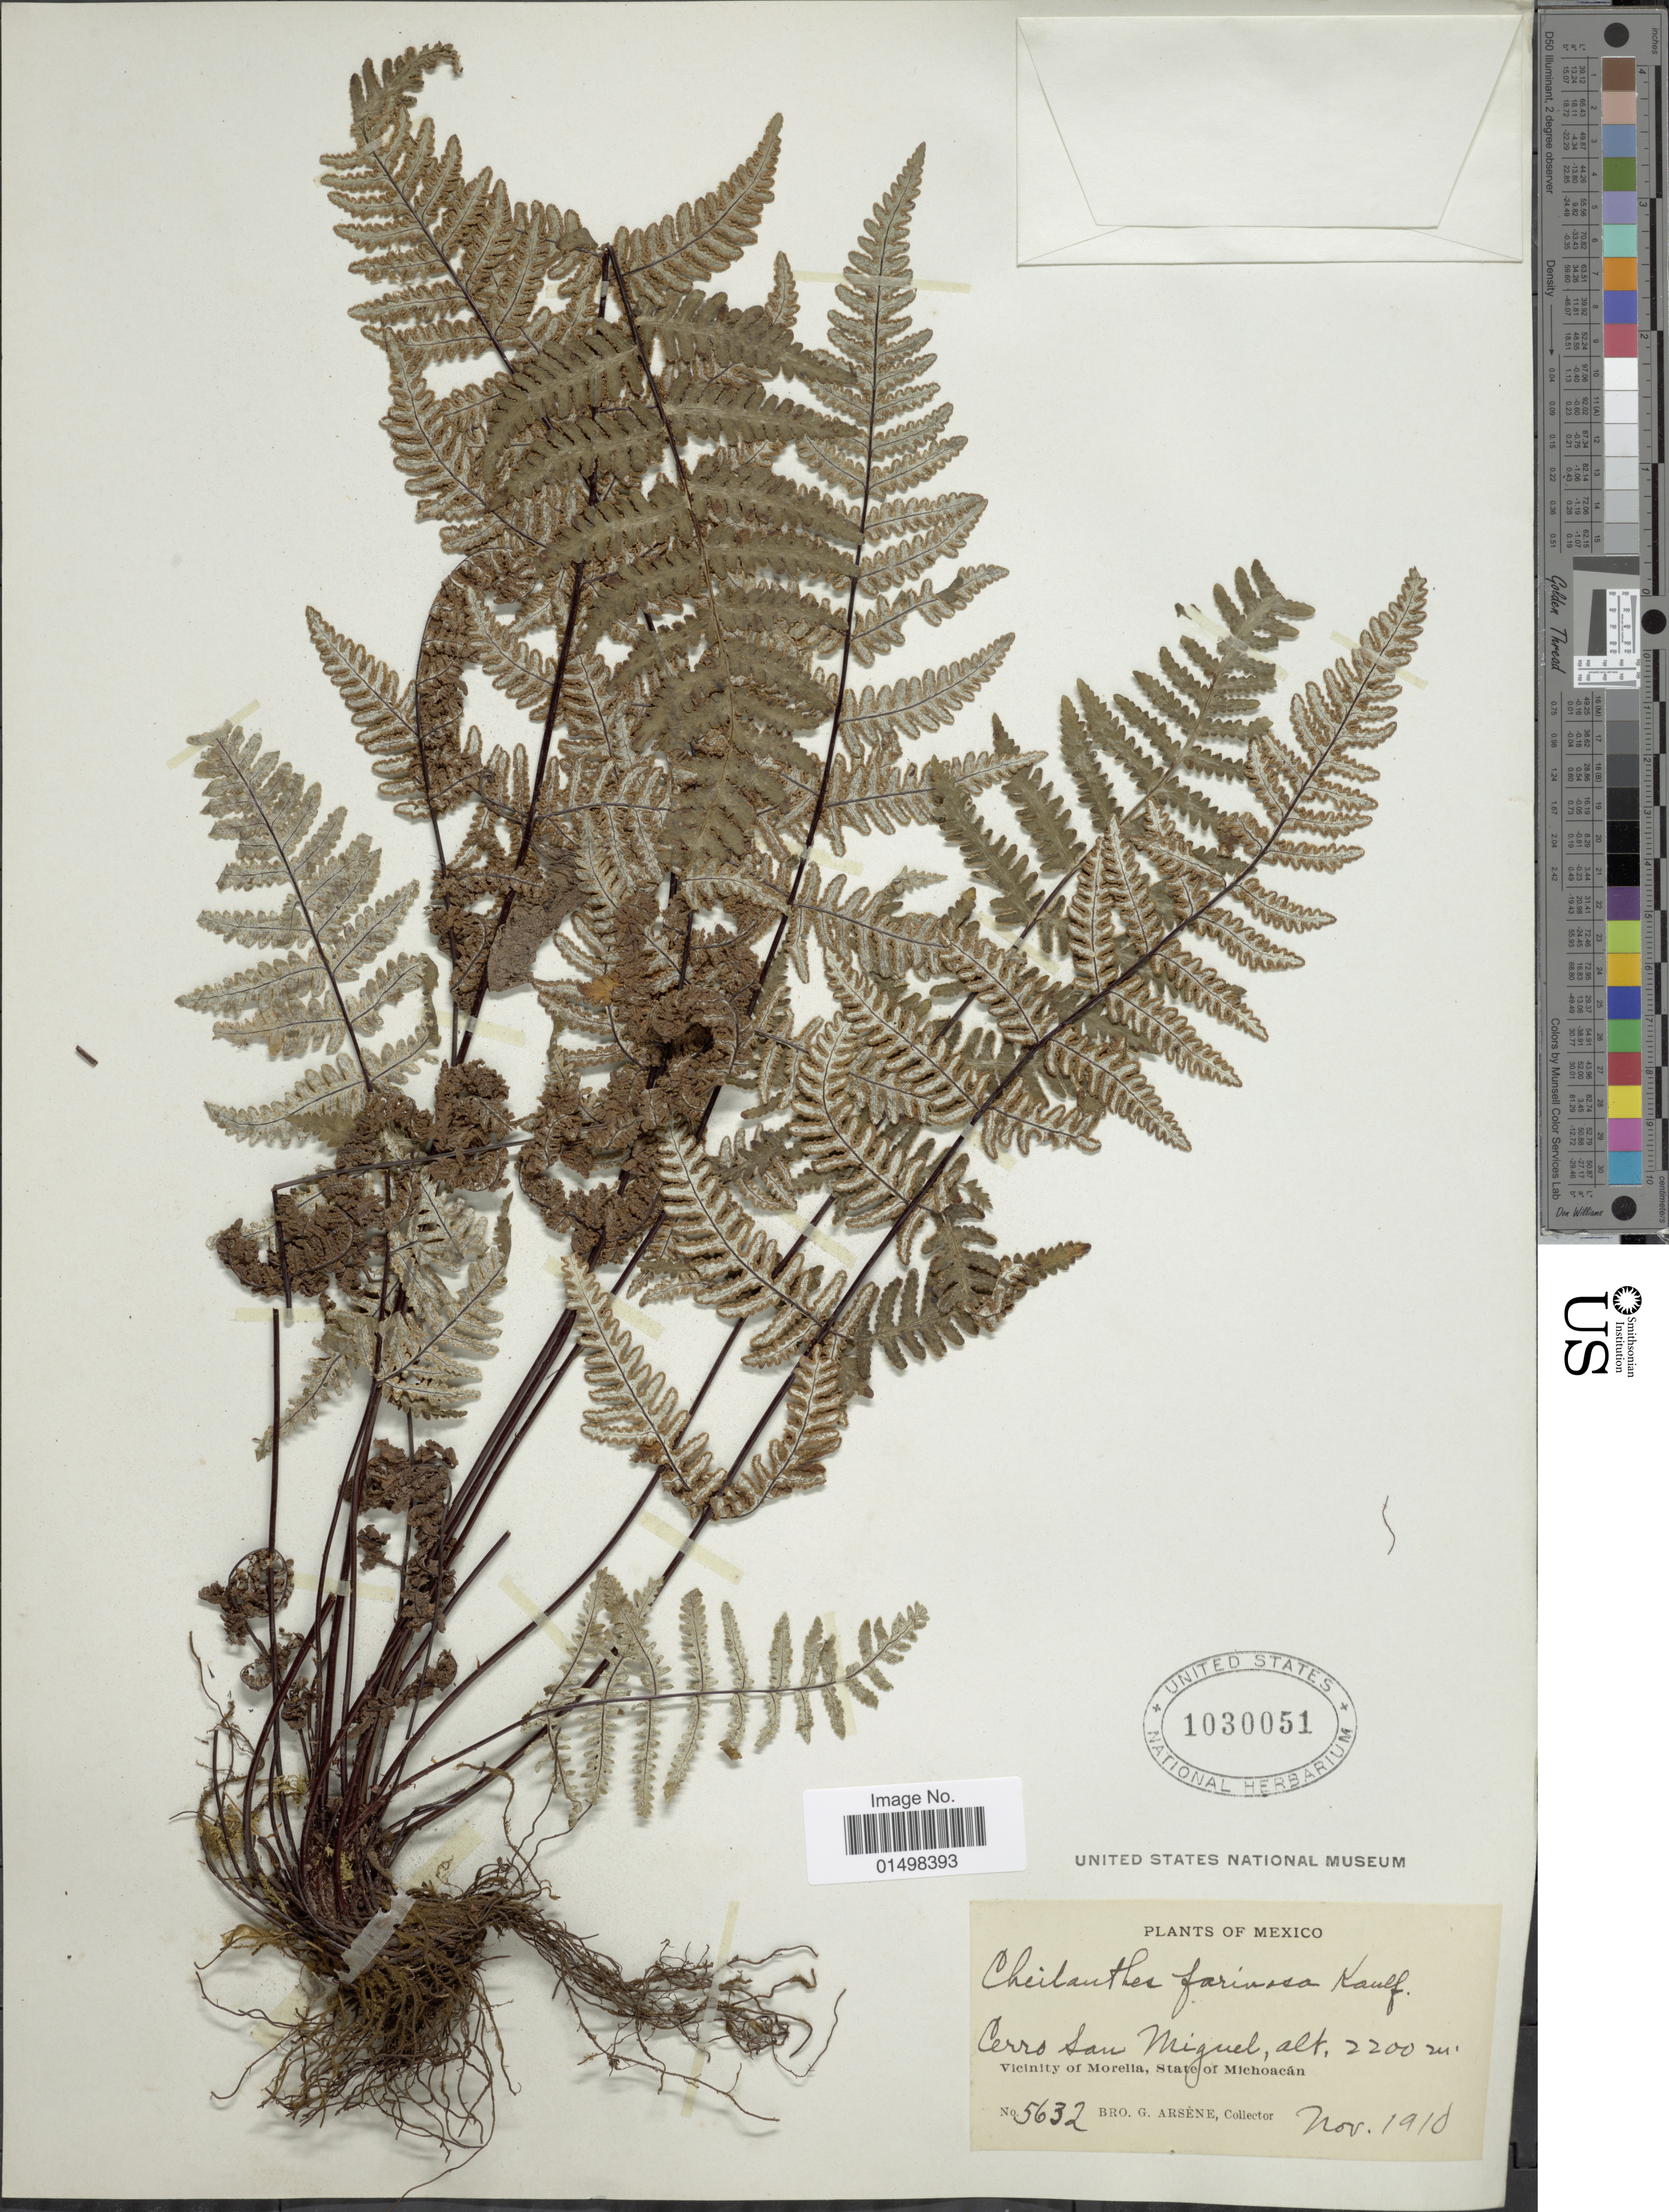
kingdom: Plantae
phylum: Tracheophyta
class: Polypodiopsida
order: Polypodiales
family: Pteridaceae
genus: Aleuritopteris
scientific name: Aleuritopteris farinosa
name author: (Forssk.) Fée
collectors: Bro. G. Arsène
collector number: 5632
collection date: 1910-11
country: Mexico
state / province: Michoacán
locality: Cerro San Miguel. Vicinity of Morelia, State of Michoacan.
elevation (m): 2200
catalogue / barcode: US 1030051